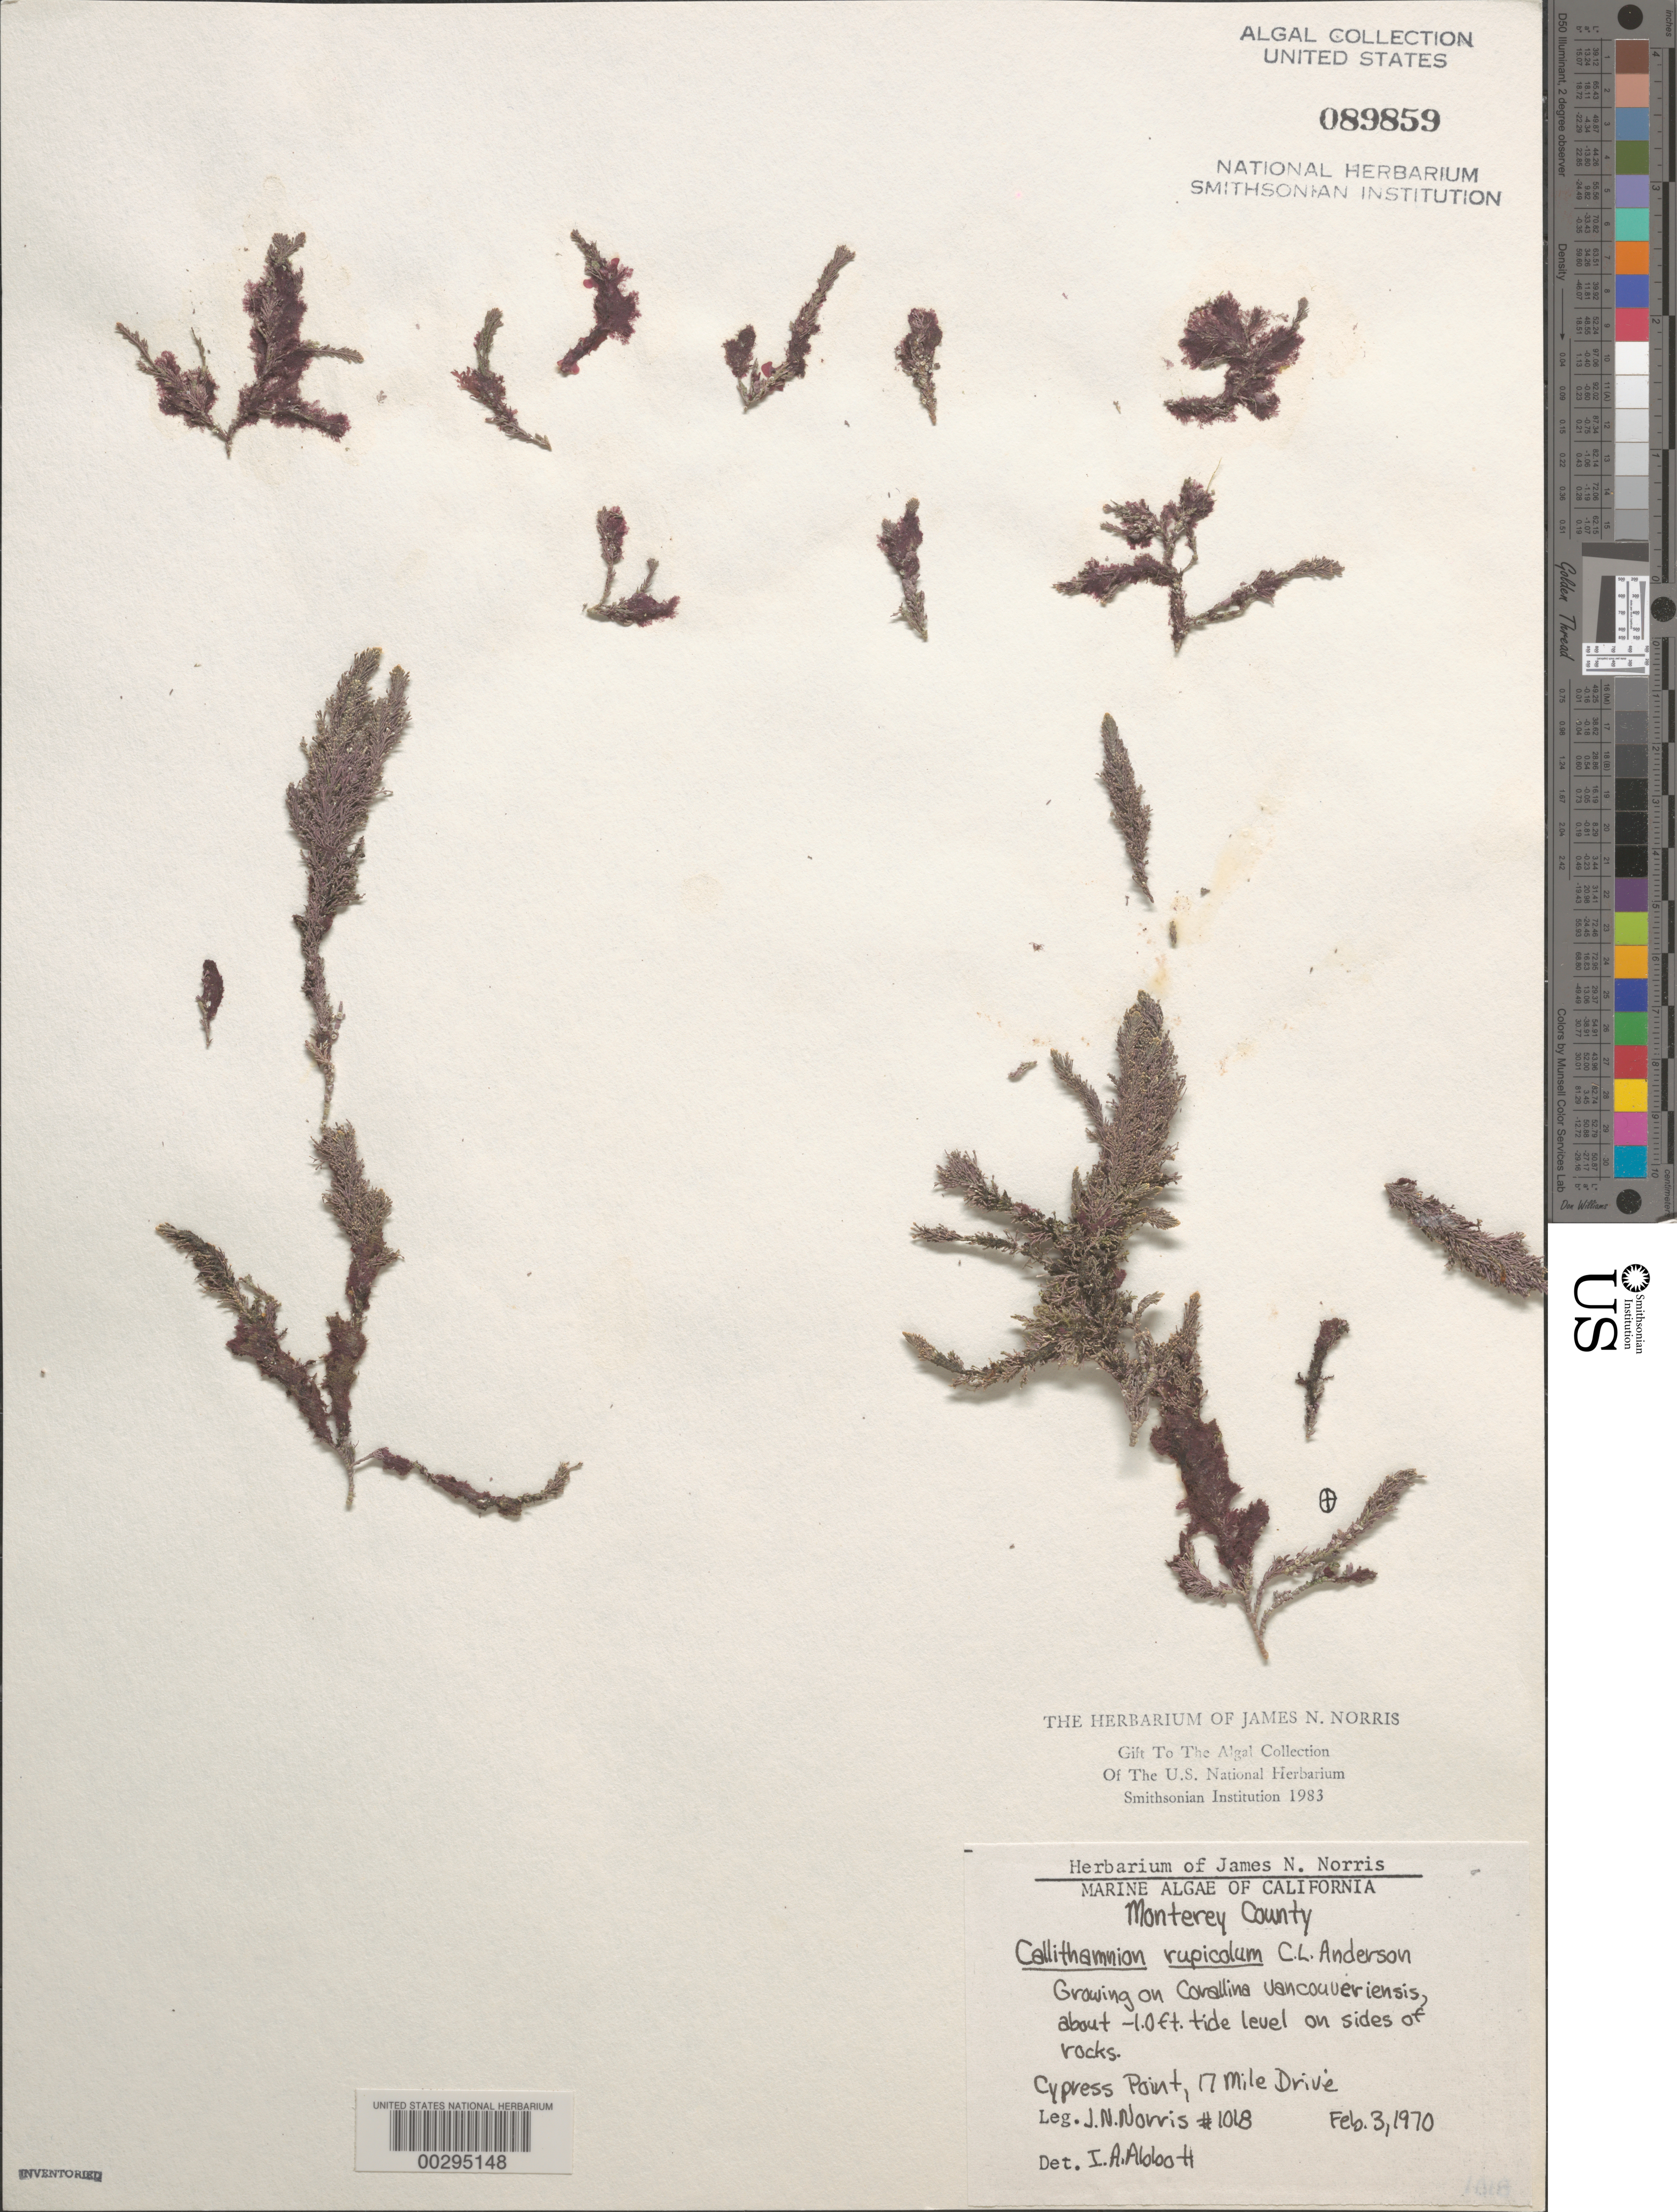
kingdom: Plantae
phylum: Rhodophyta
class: Florideophyceae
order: Ceramiales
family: Callithamniaceae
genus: Callithamnion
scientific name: Callithamnion rupicolum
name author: (C.L. Anderson) C.L. Anderson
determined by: Abbott, Isabella A.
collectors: J. N. Norris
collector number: JN-1018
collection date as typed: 03 Feb 1970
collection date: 1970-02-03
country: United States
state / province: California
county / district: Monterey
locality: Cypress Point, 17 Mile Drive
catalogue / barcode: US 89859